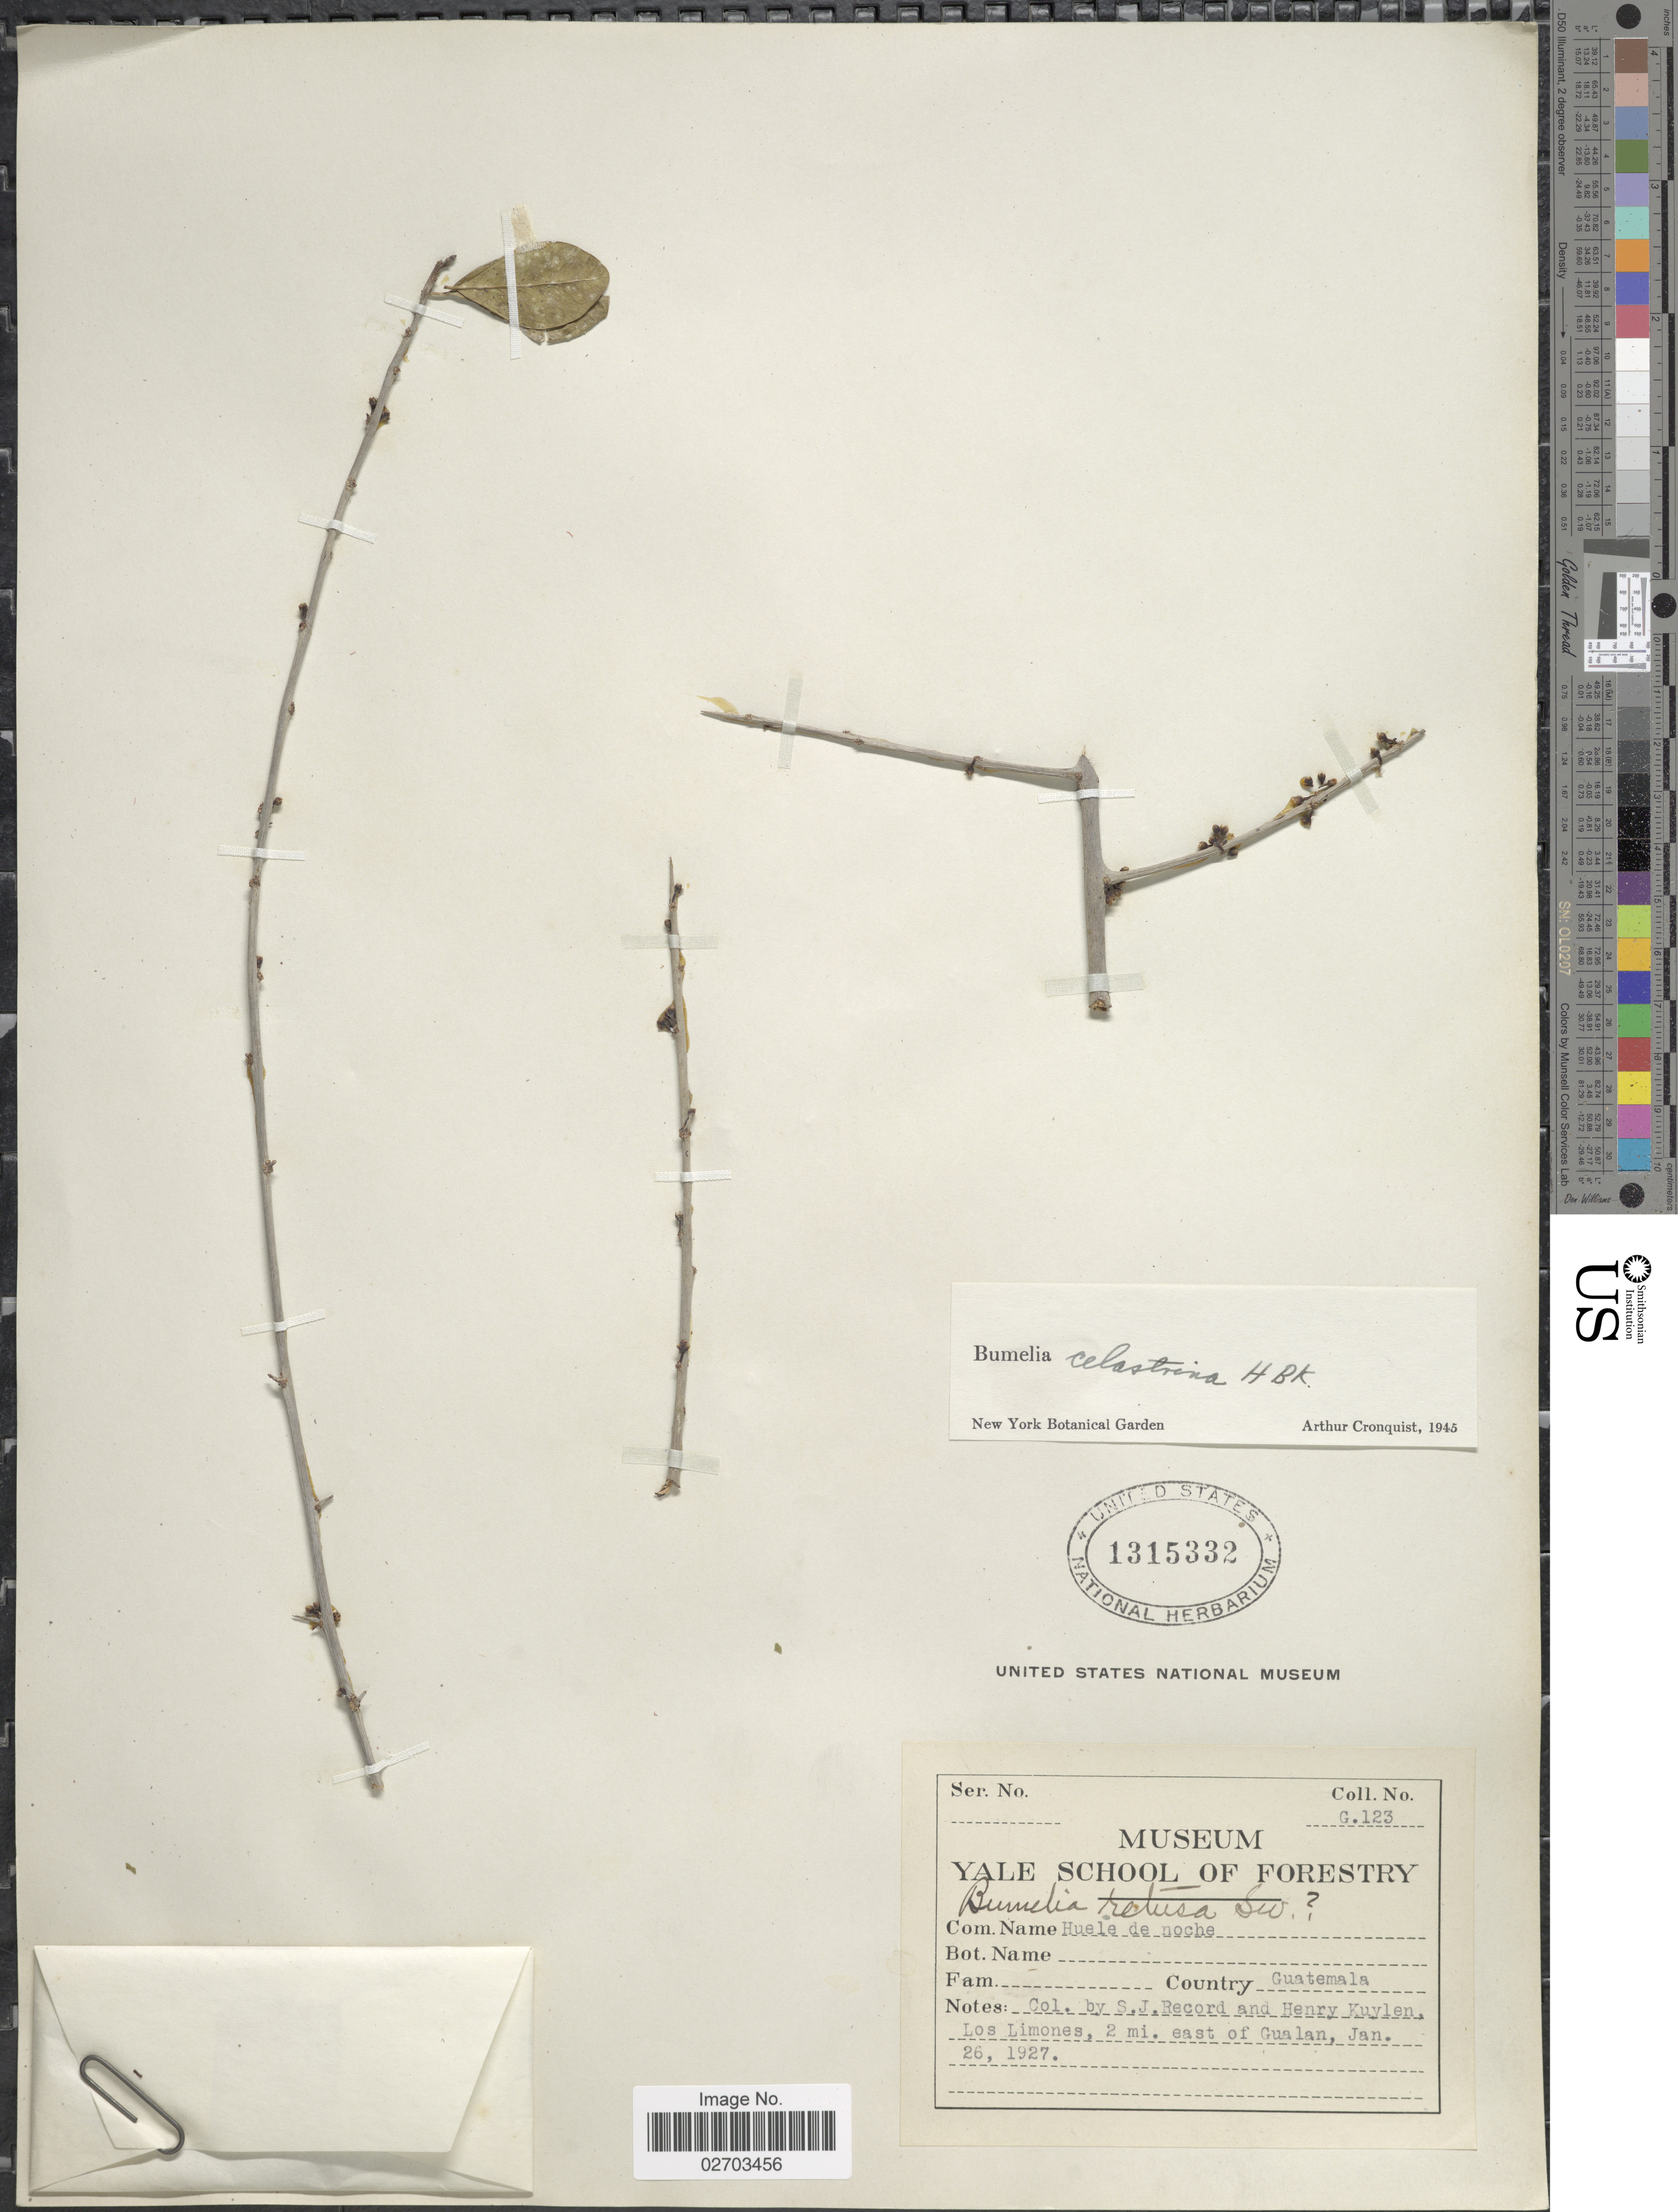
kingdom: Plantae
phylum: Tracheophyta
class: Magnoliopsida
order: Ericales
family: Sapotaceae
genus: Sideroxylon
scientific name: Sideroxylon celastrinum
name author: (Kunth) T.D. Penn.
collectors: S. J. Record & H. Kuylen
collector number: G123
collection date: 1927-01-26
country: Guatemala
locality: Los Limones, 2 mi. east of Gualan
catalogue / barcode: US 1315332